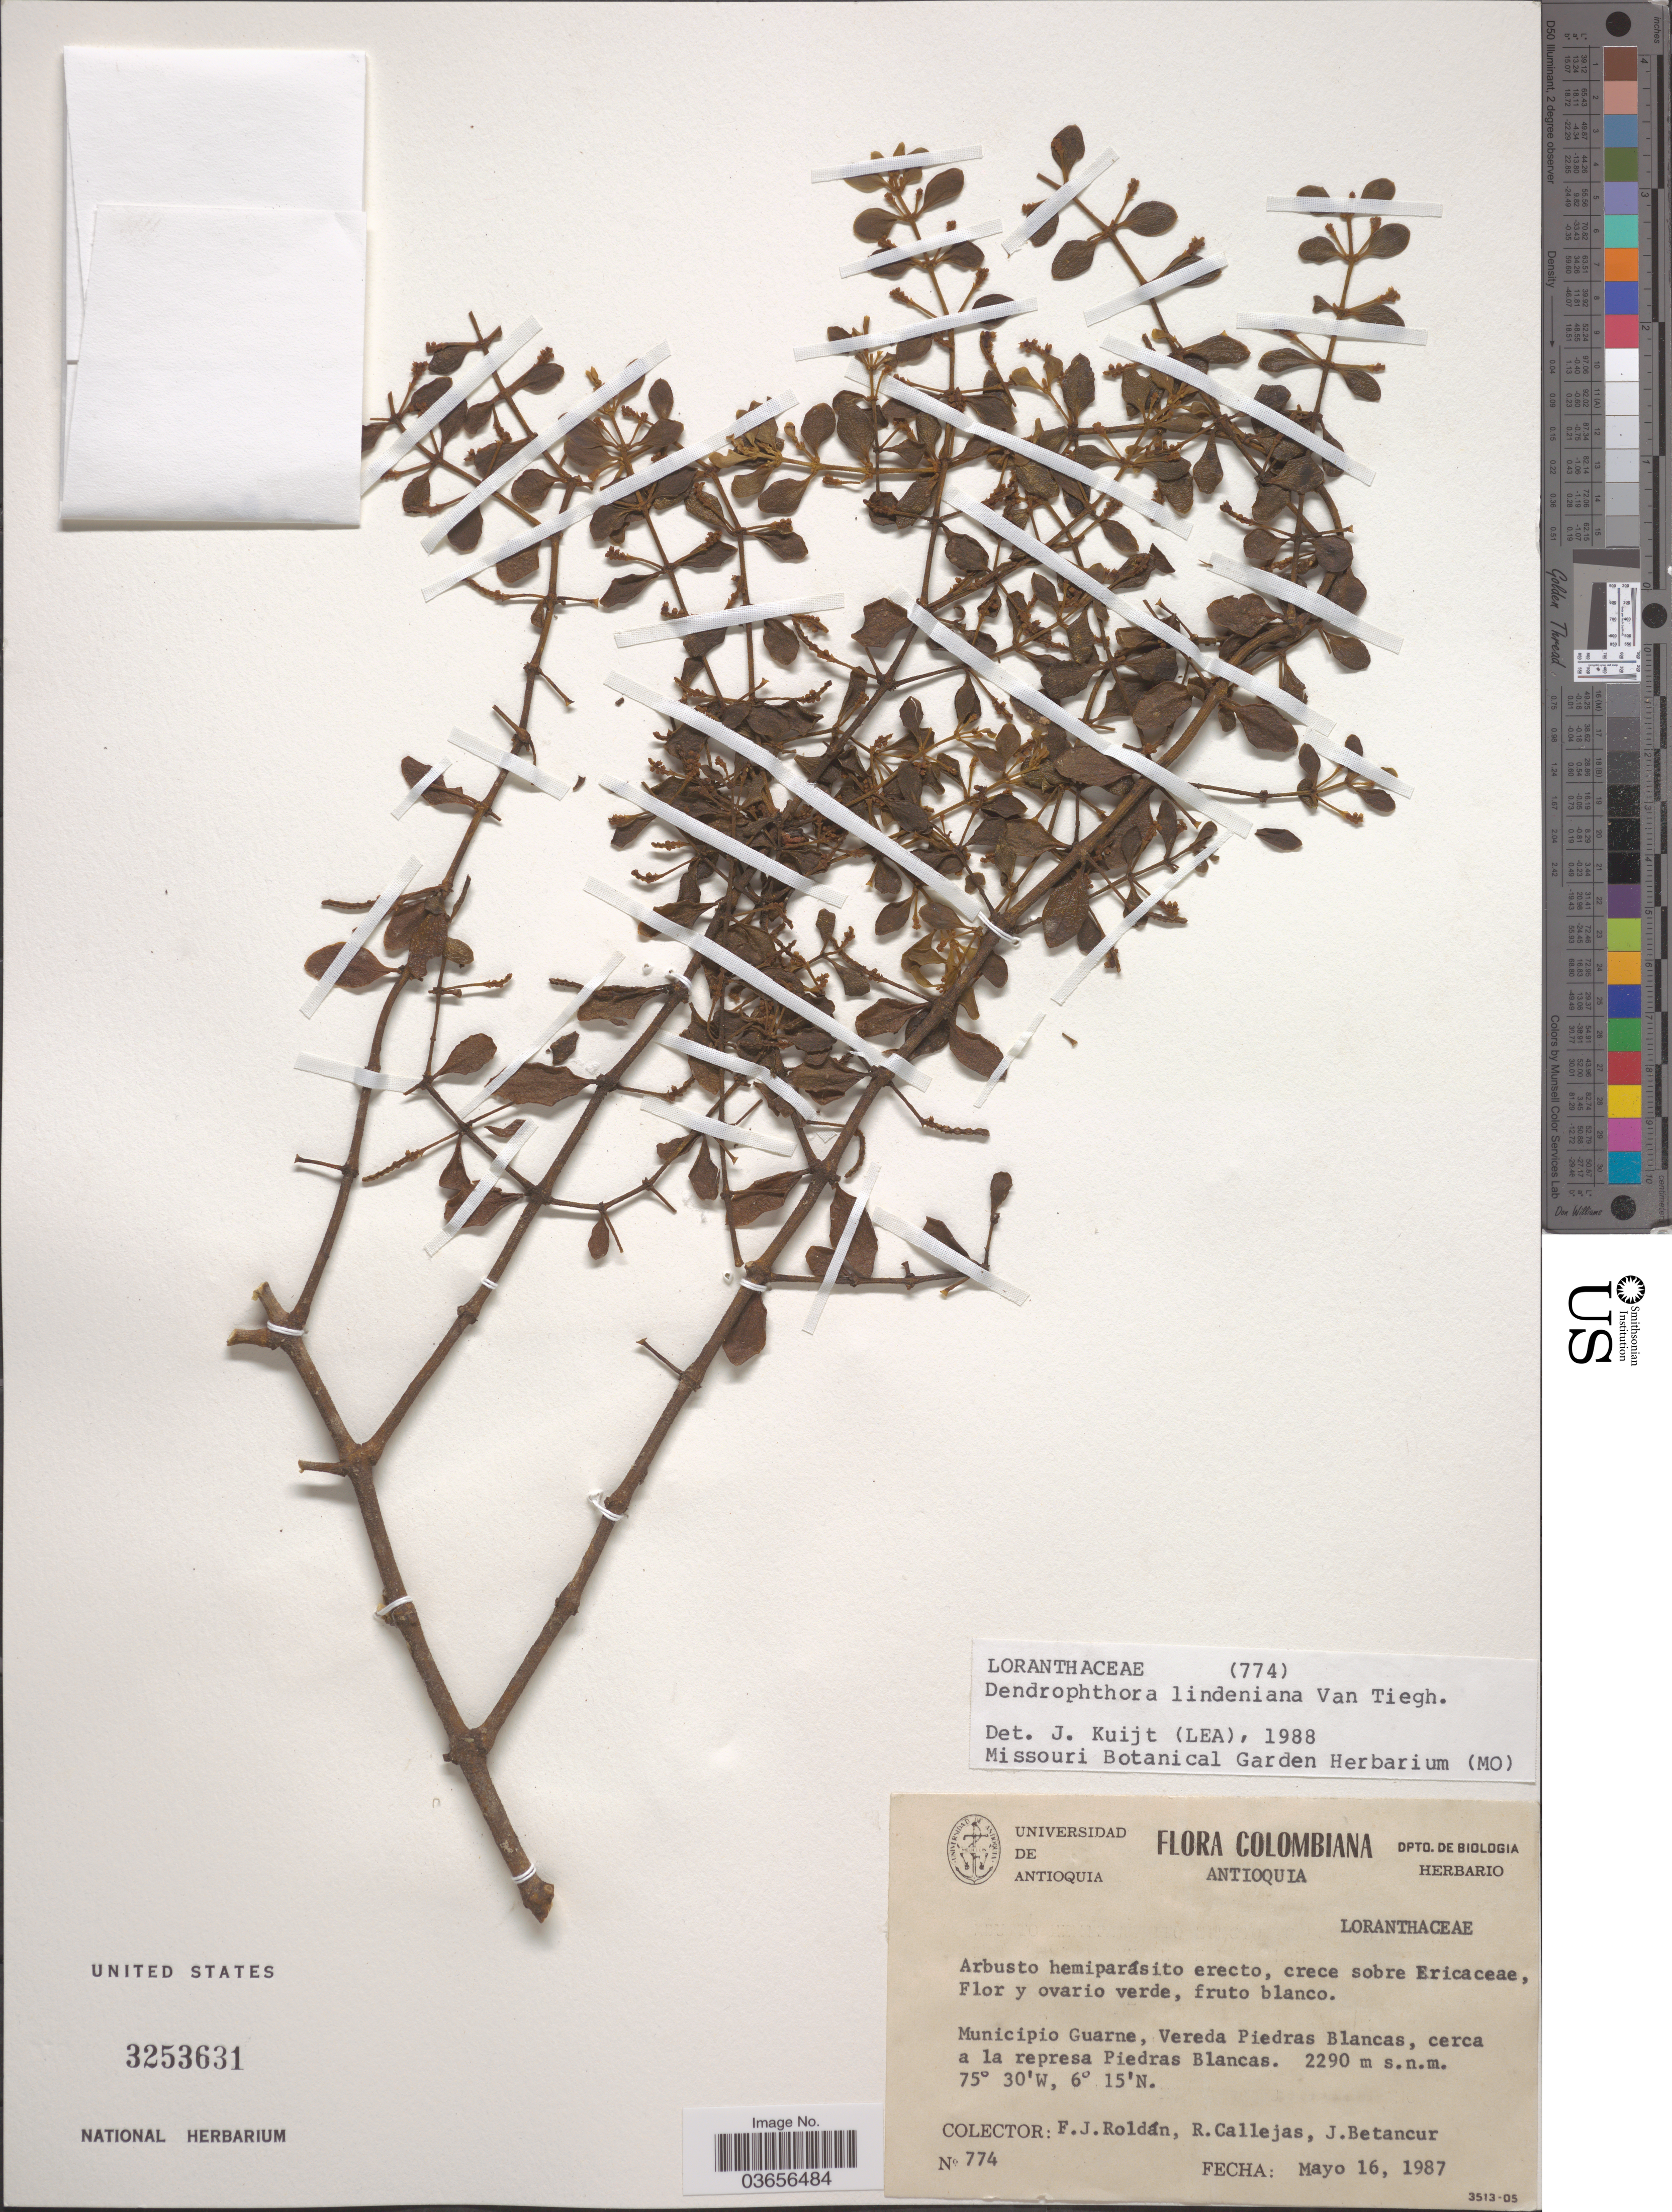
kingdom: Plantae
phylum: Tracheophyta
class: Magnoliopsida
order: Santalales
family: Viscaceae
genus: Dendrophthora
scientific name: Dendrophthora lindeniana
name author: Tiegh.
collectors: F. J. Roldán, R. Callejas & J. Betancur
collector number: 774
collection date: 1987-05-16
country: Colombia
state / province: Antioquia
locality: Municipio Guarne, Vereda Piedras Blancas, cerca a la represa Piedras Blancas.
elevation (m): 2290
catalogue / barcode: US 3253631